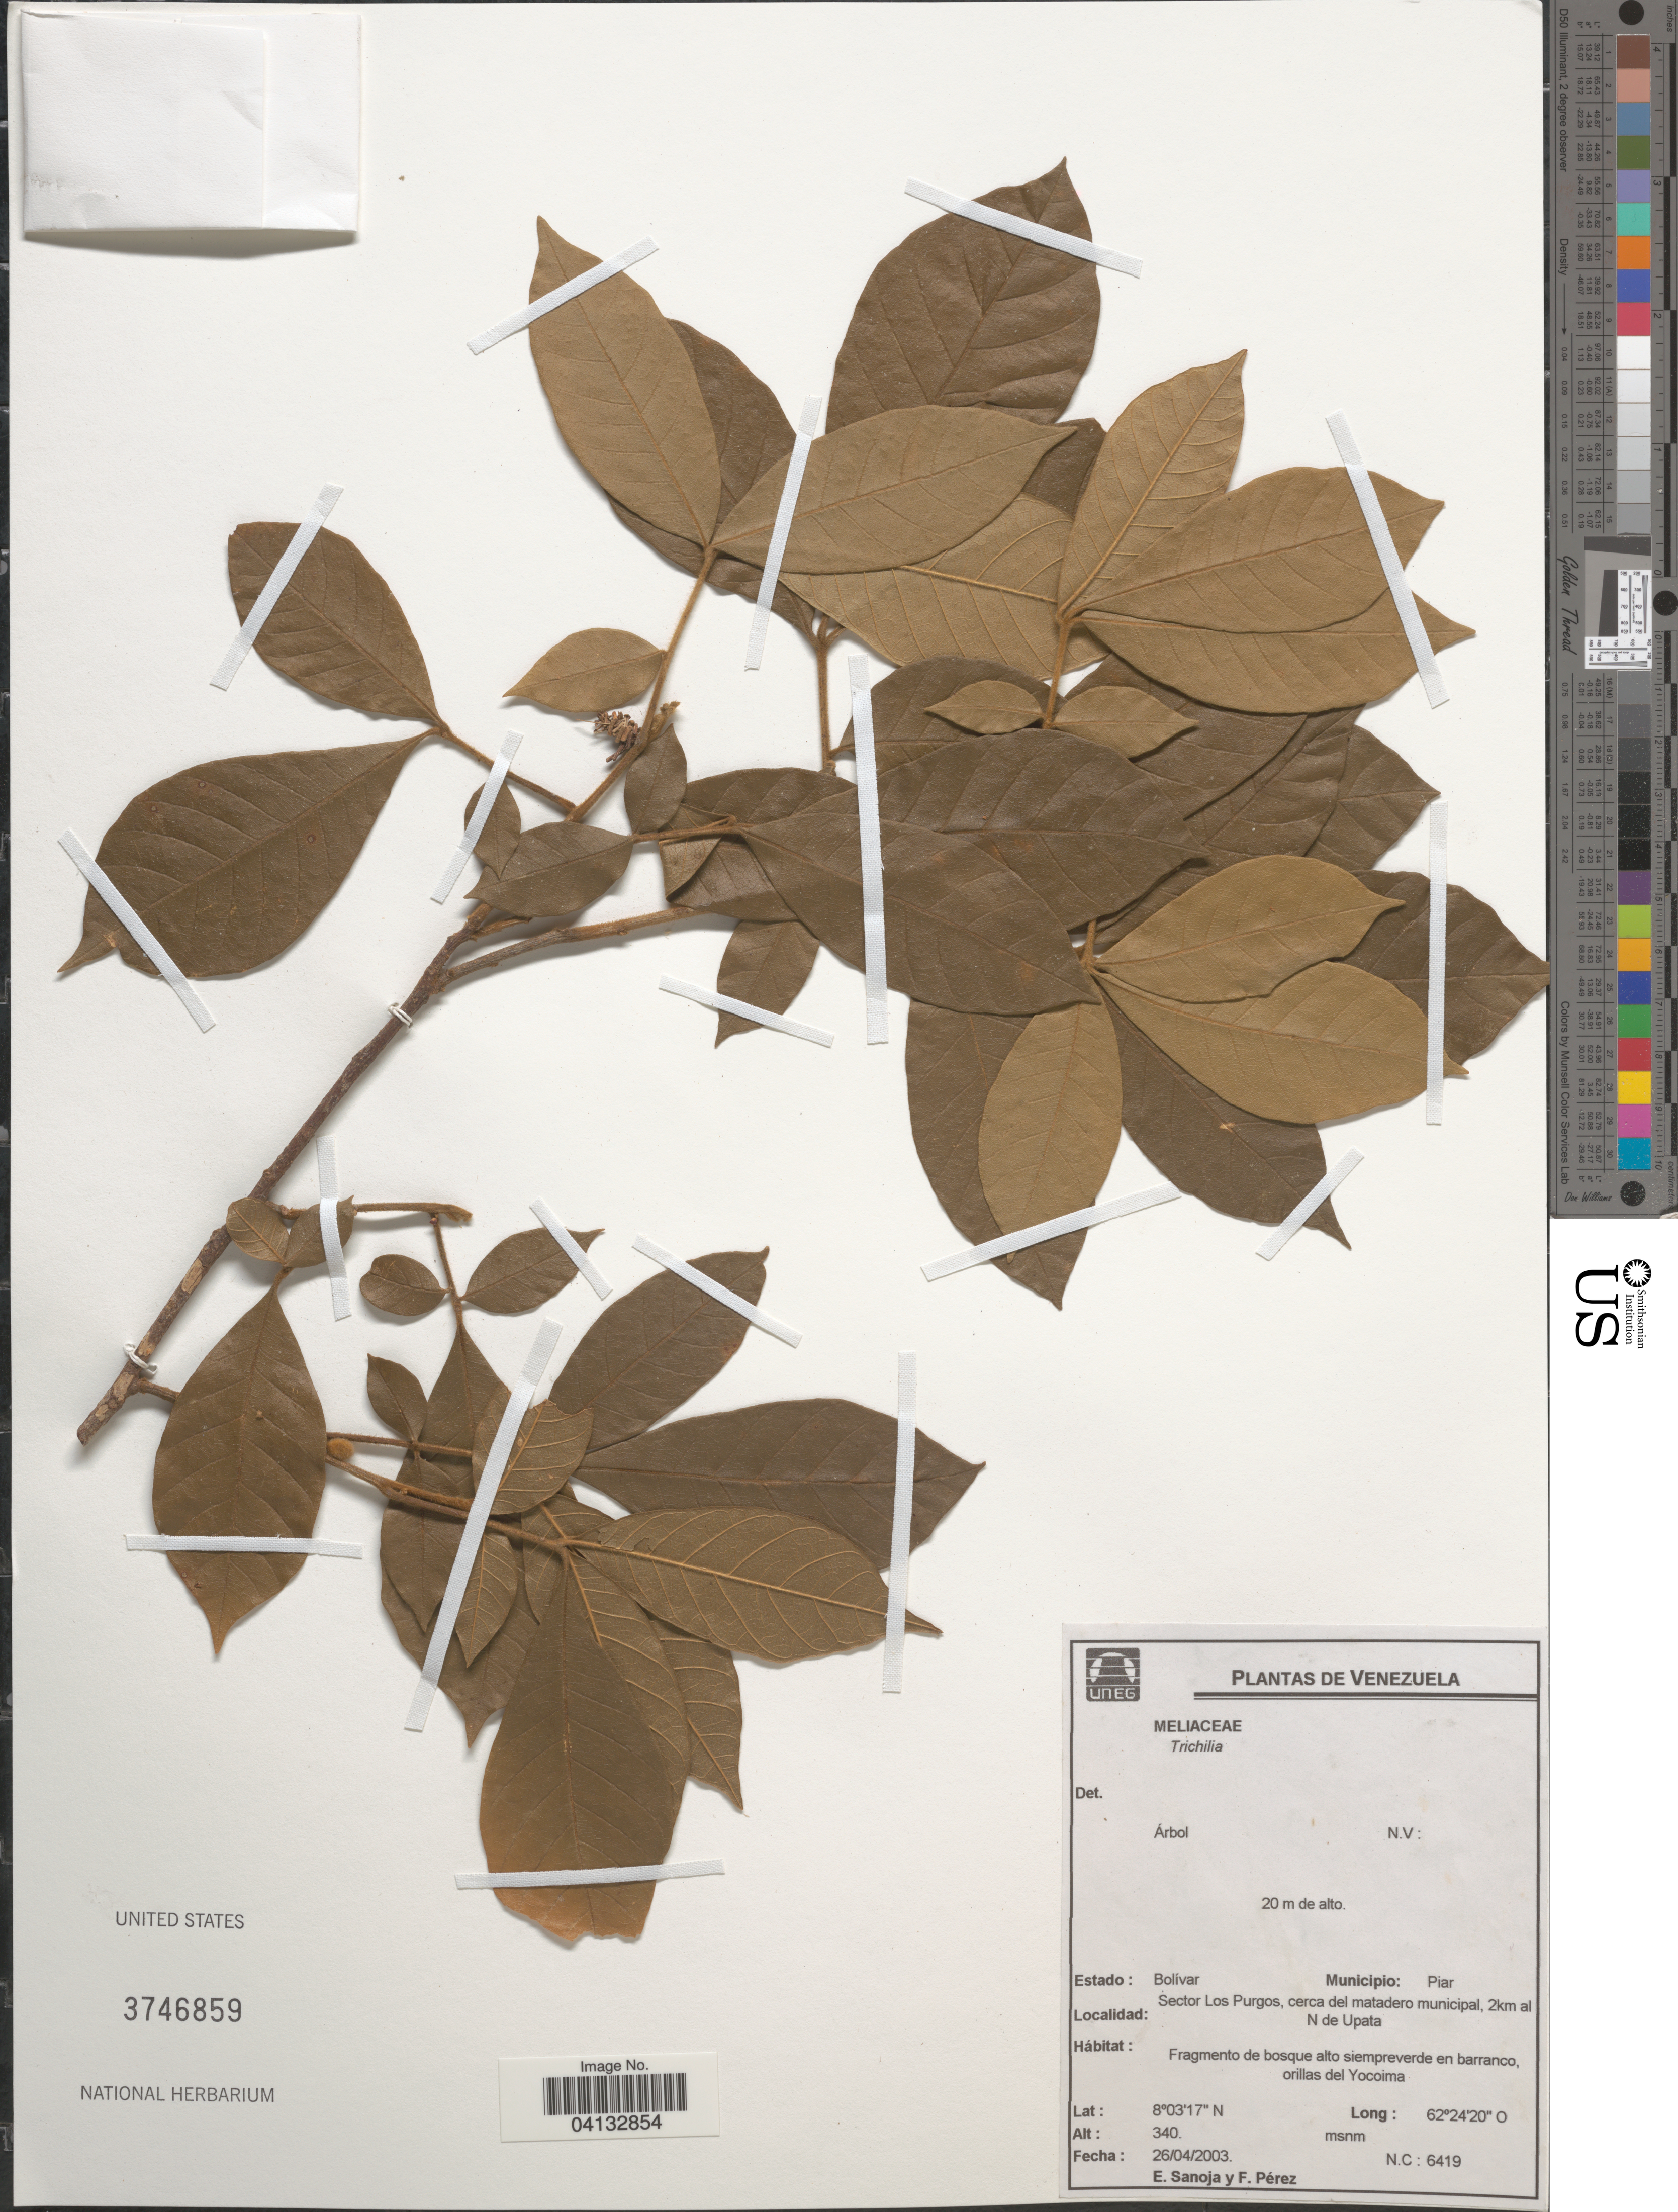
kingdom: Plantae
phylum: Tracheophyta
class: Magnoliopsida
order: Sapindales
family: Meliaceae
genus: Trichilia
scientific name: Trichilia sp.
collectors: E. Sanoja & F. Perez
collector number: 6419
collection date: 2003-04-26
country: Venezuela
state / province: Bolivar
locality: Municipio: Piar. Sector Los Purgos, cerca del matadero municipal, 2km al N de Upata.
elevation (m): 340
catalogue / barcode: US 3746859